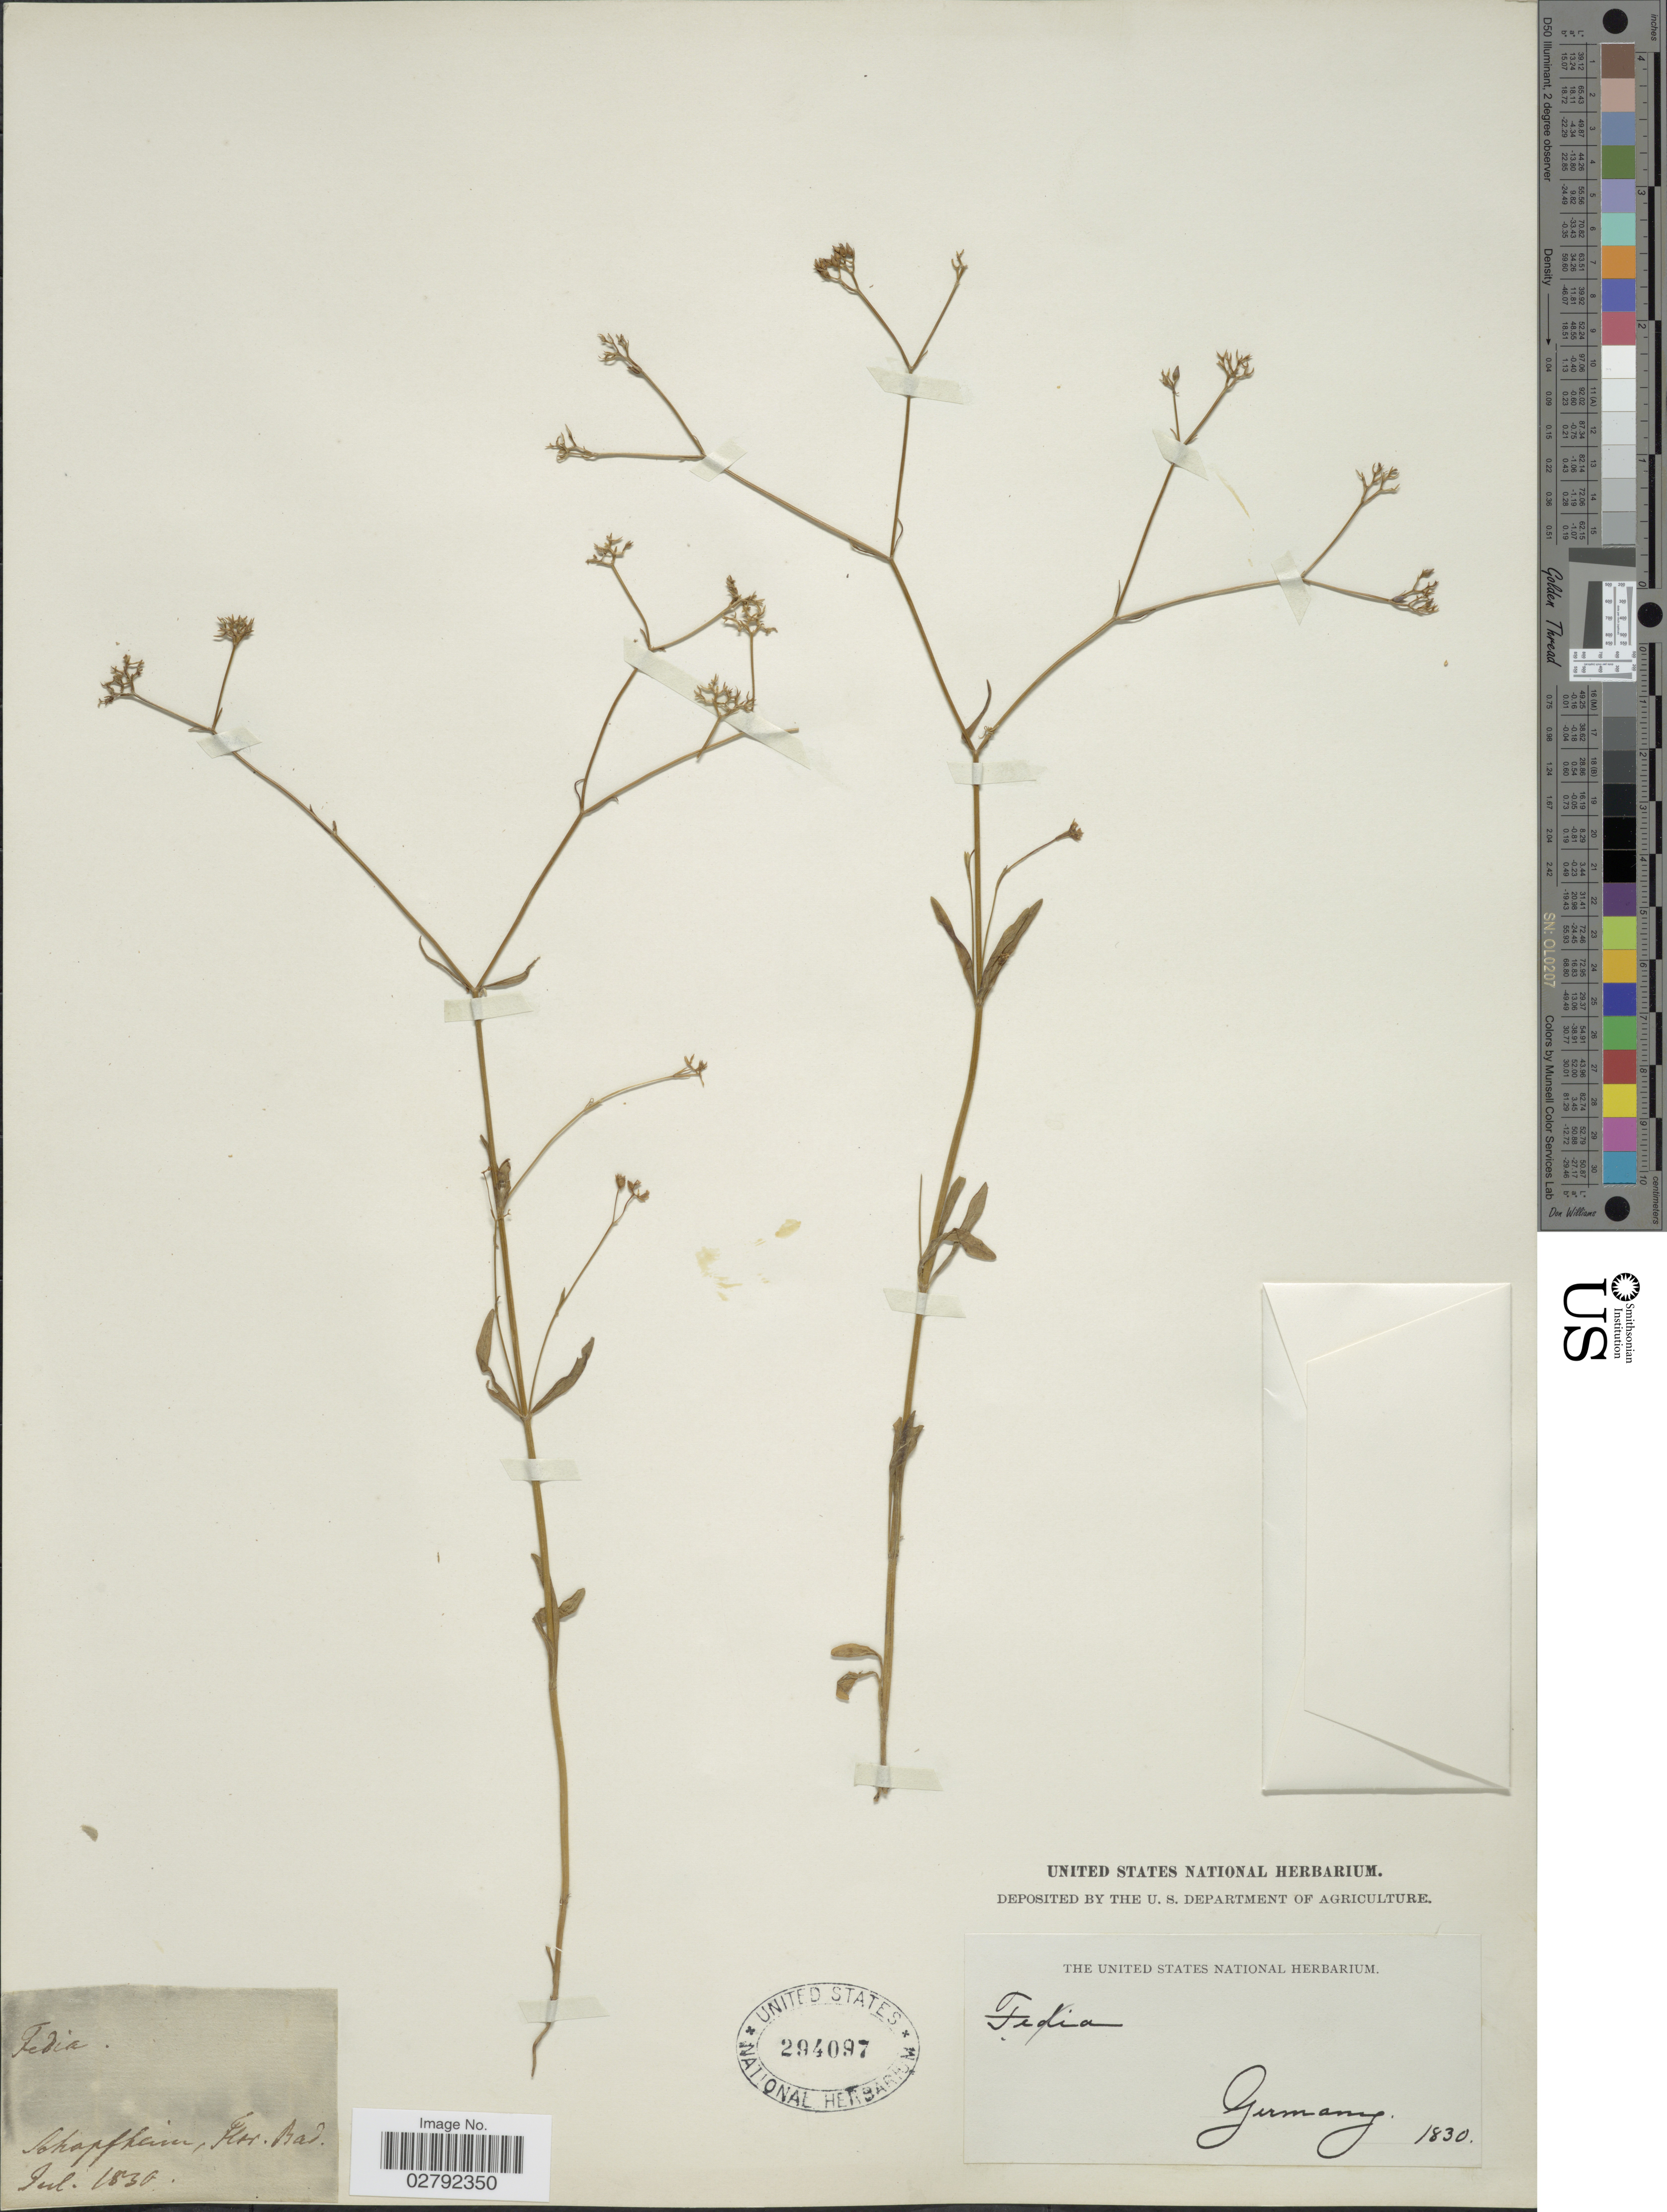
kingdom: Plantae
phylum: Tracheophyta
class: Magnoliopsida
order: Dipsacales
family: Caprifoliaceae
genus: Valerianella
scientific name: Valerianella sp.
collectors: ex herb. United States National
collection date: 1830-07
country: Germany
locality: Schappain, Flor. Bad. [interpreted]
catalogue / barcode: US 294097